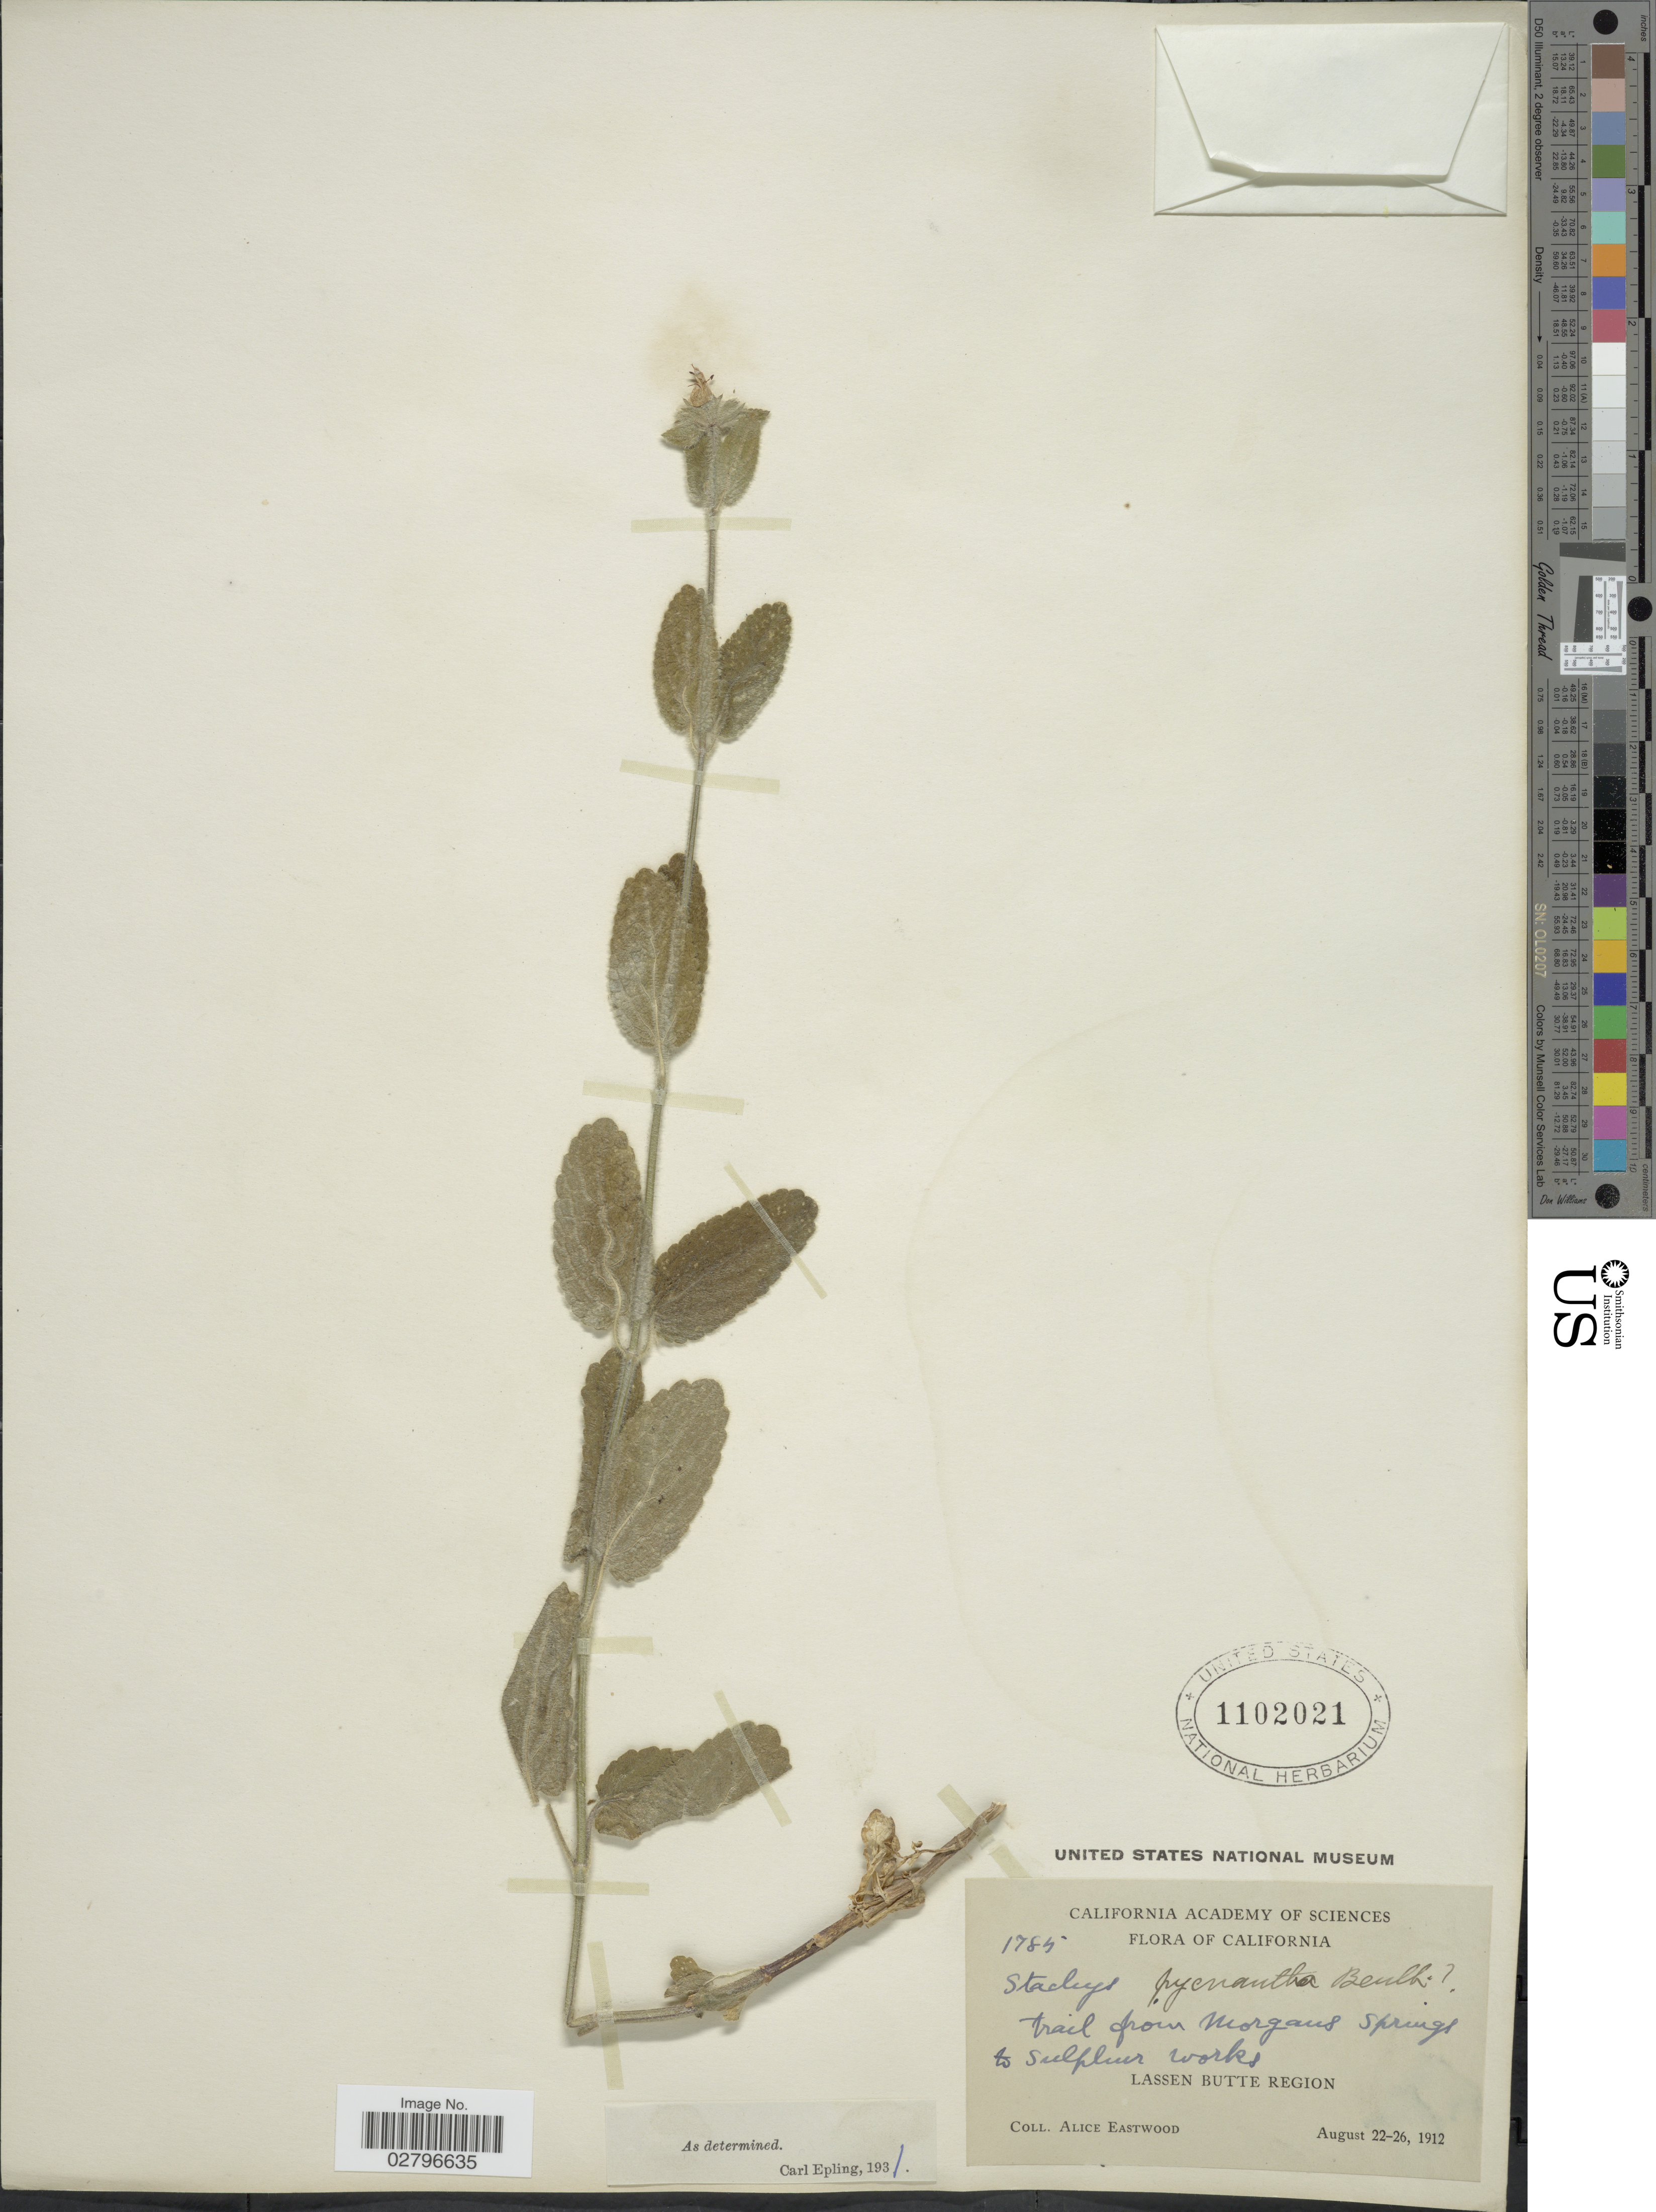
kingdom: Plantae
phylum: Tracheophyta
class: Magnoliopsida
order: Lamiales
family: Lamiaceae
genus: Stachys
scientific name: Stachys pycnantha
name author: Benth.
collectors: A. Eastwood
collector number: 1785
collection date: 1912-08-22/1912-08-26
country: United States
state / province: California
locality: Trail from Morgans Springs to Sulphur works. Lassen Butte Region.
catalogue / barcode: US 1102021